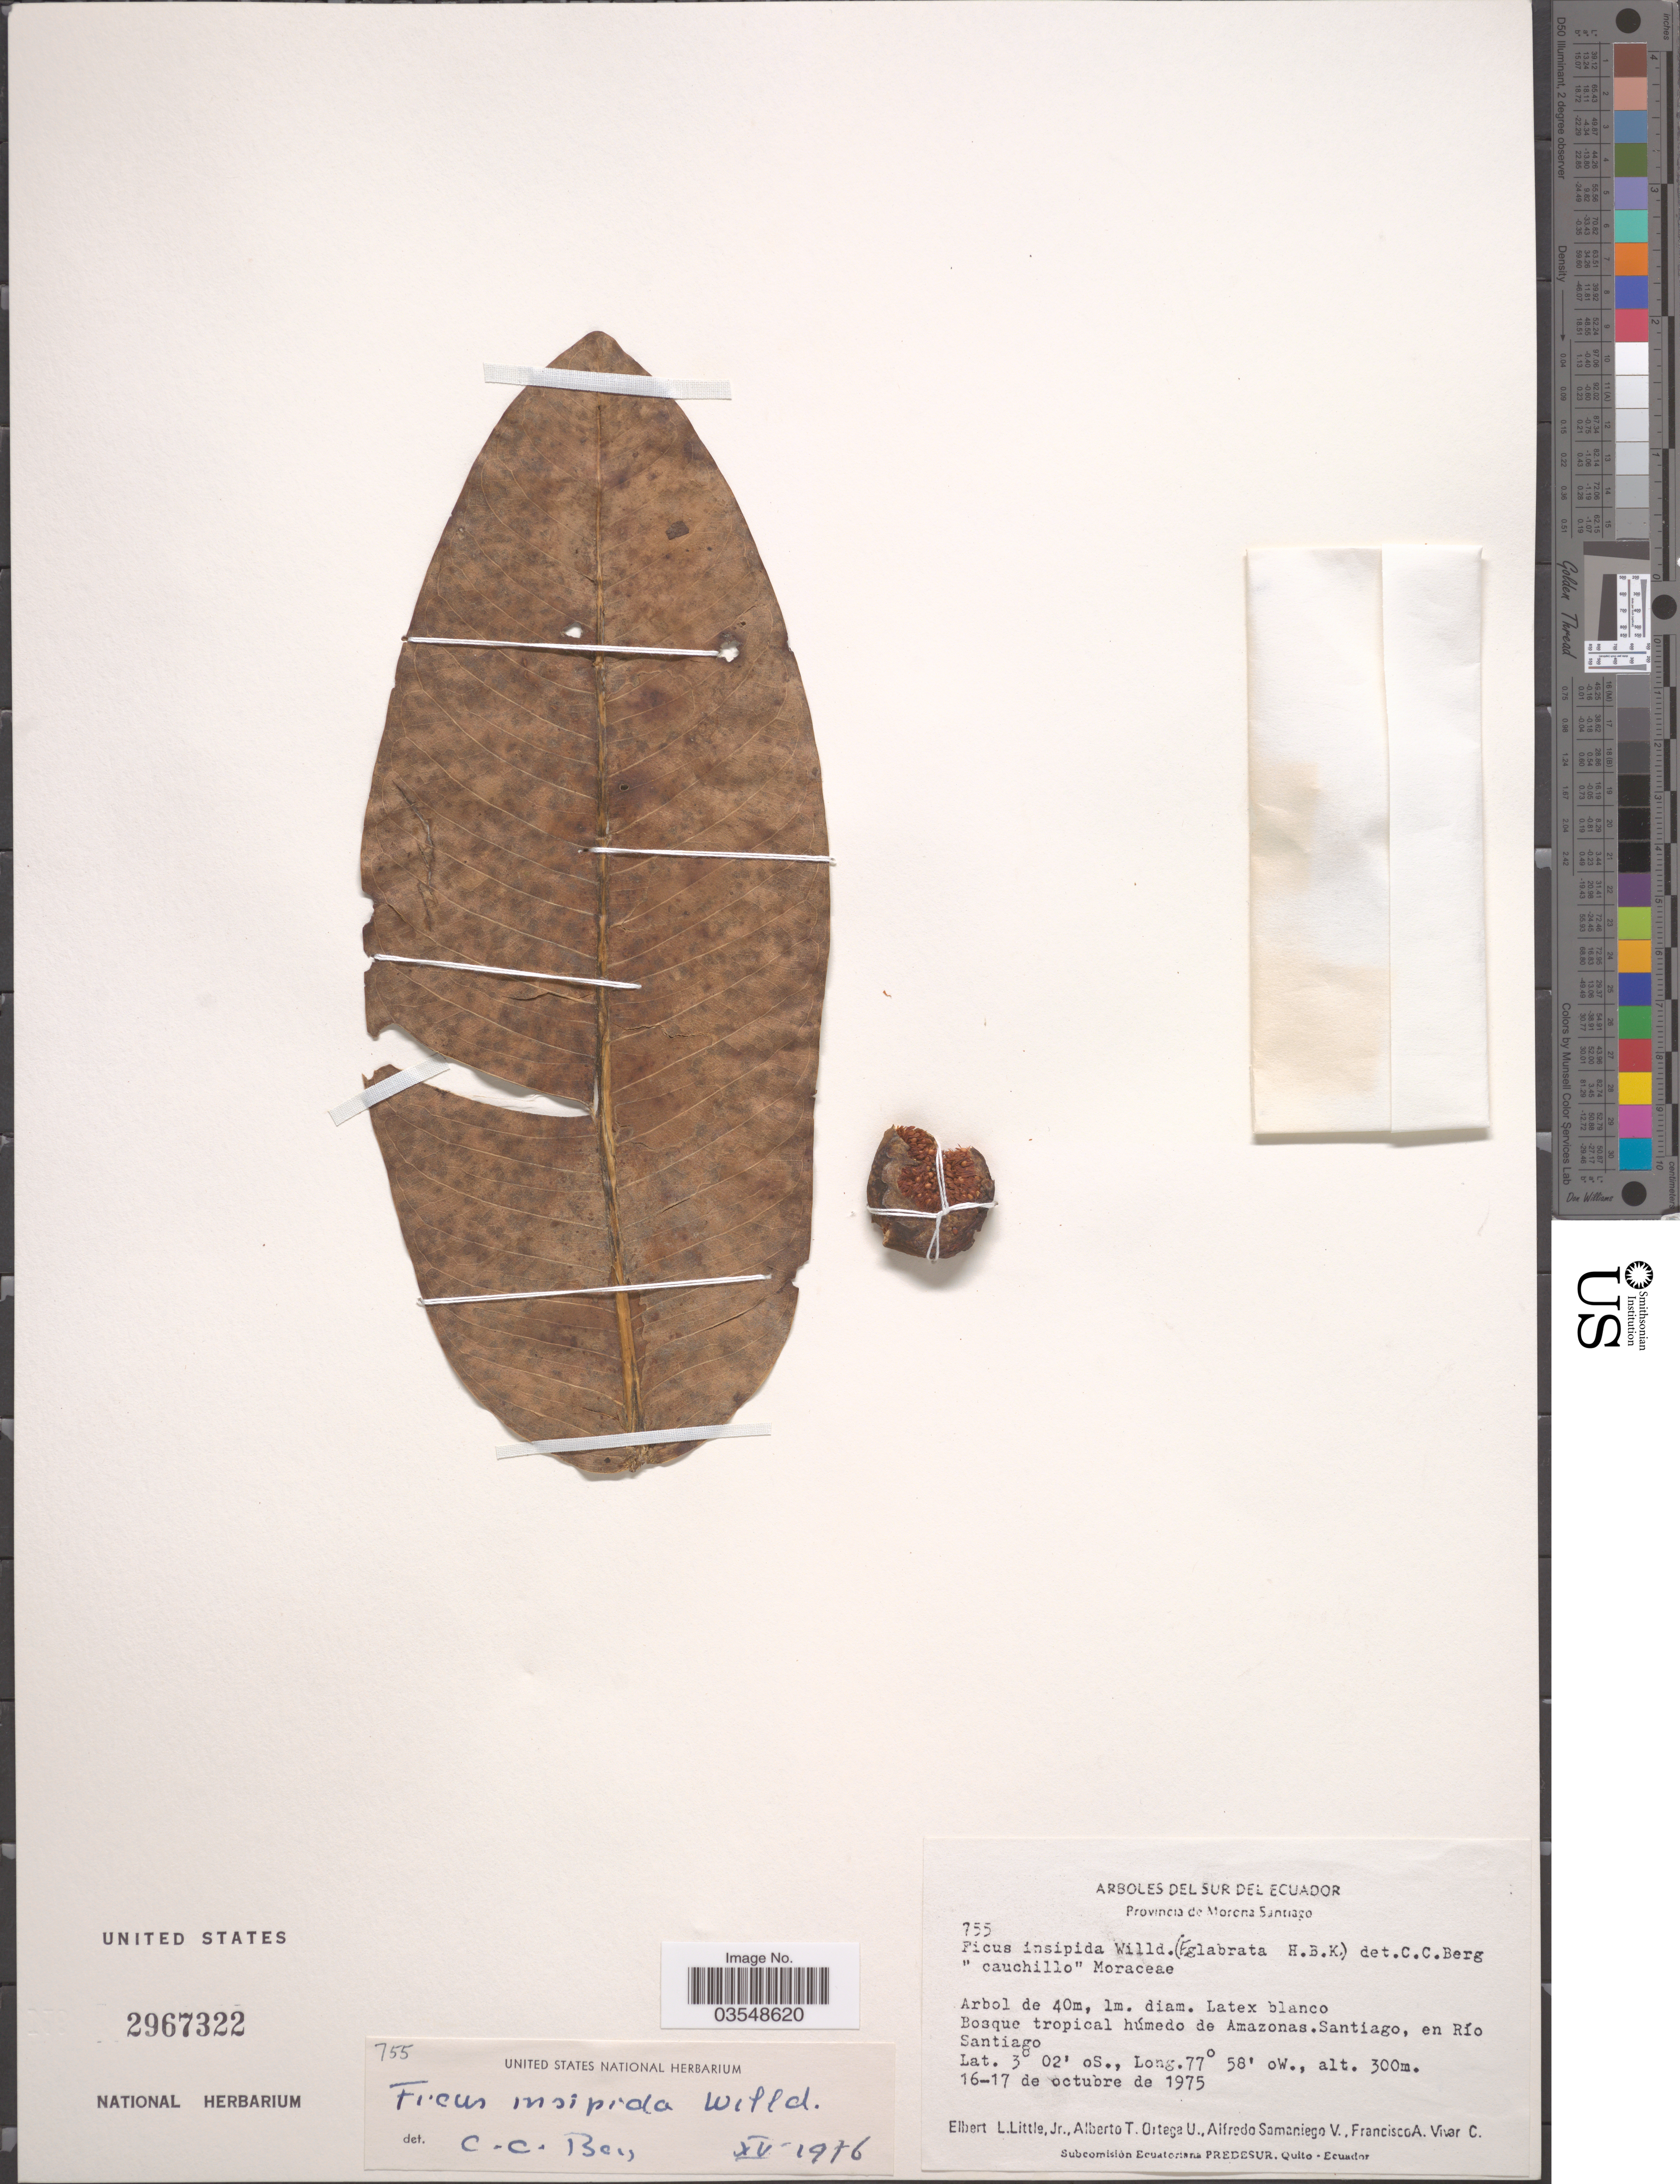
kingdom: Plantae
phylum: Tracheophyta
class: Magnoliopsida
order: Rosales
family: Moraceae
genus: Ficus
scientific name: Ficus insipida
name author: Willd.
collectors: E. L. Little, A. T. Ortega U., A. V. Samaniego & F. A. Vivar C.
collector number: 755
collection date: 1975-10-16/1975-10-17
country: Ecuador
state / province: Morona-Santiago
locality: Bosque tropical húmedo de Amazonas. Santiago, en Río Santiago.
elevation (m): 300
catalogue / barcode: US 2967322